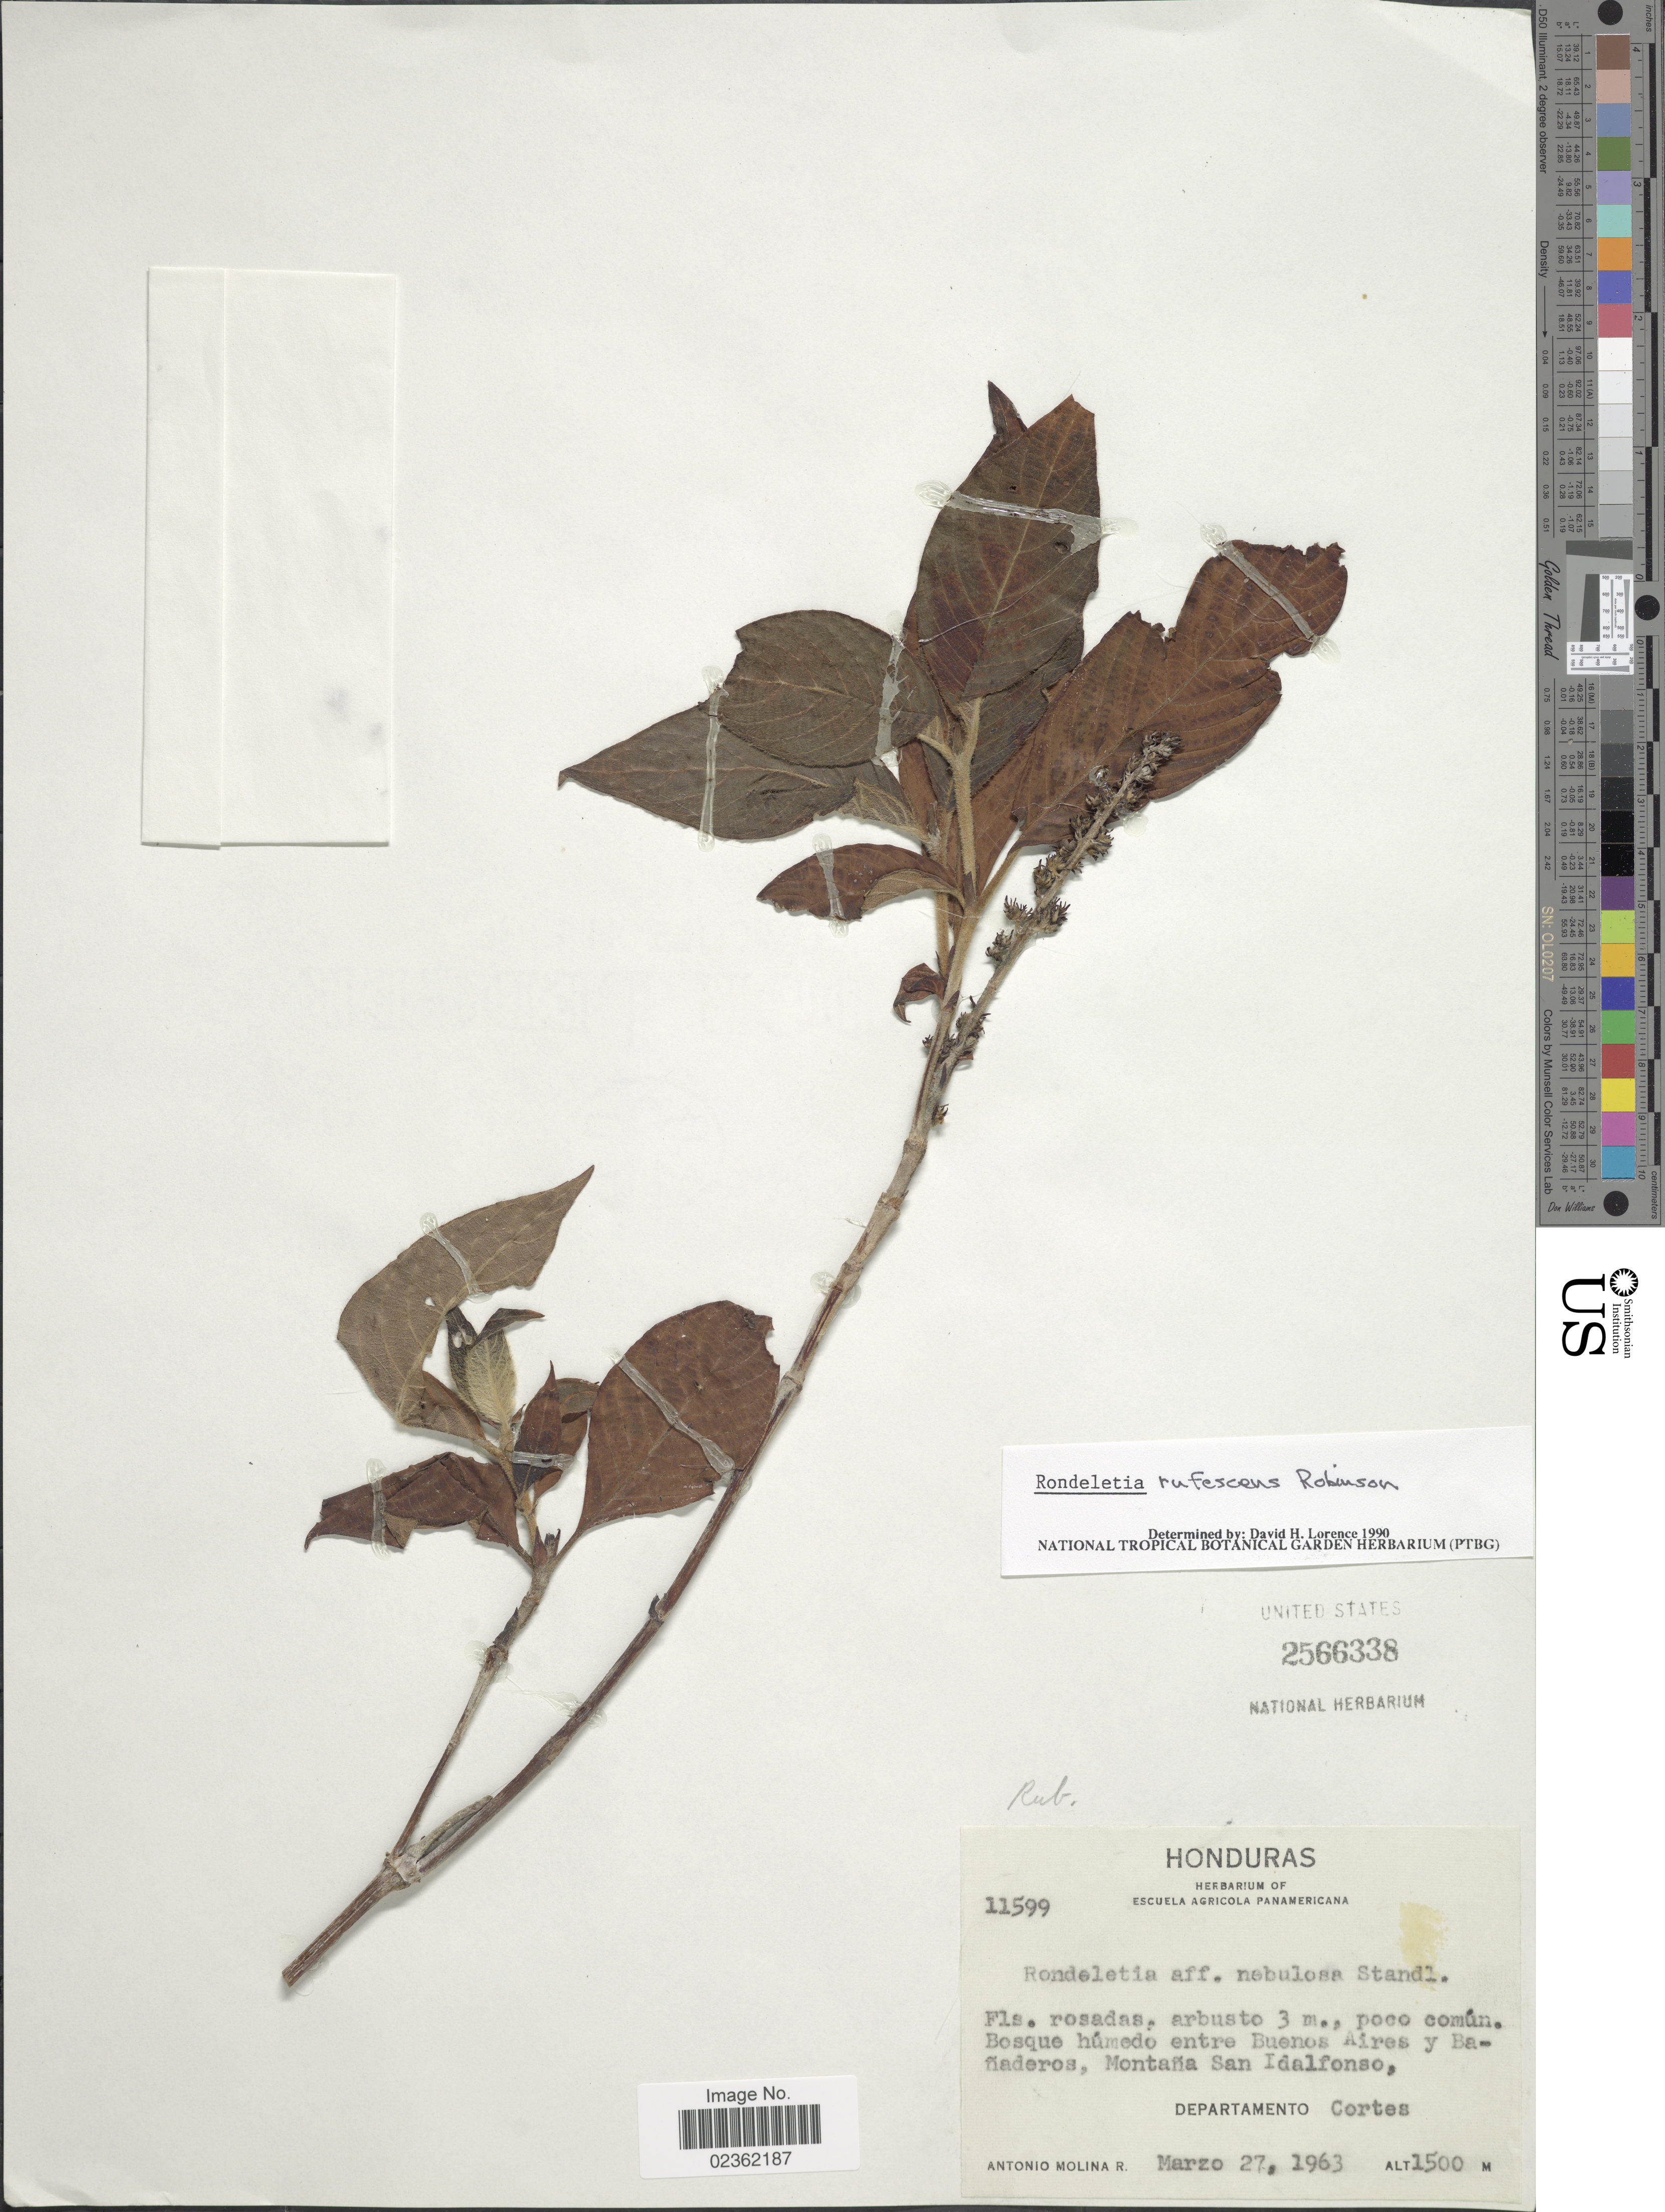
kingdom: Plantae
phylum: Tracheophyta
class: Magnoliopsida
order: Gentianales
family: Rubiaceae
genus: Rondeletia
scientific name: Rondeletia rufescens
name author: B.L. Rob.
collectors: A. Molina R.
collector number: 11599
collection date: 1963-03-27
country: Honduras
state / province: Cortés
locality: Bosque humedo entre Buenos Aires y Banaderos, Montana San Idalfonso.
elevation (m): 1500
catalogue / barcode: US 2566338